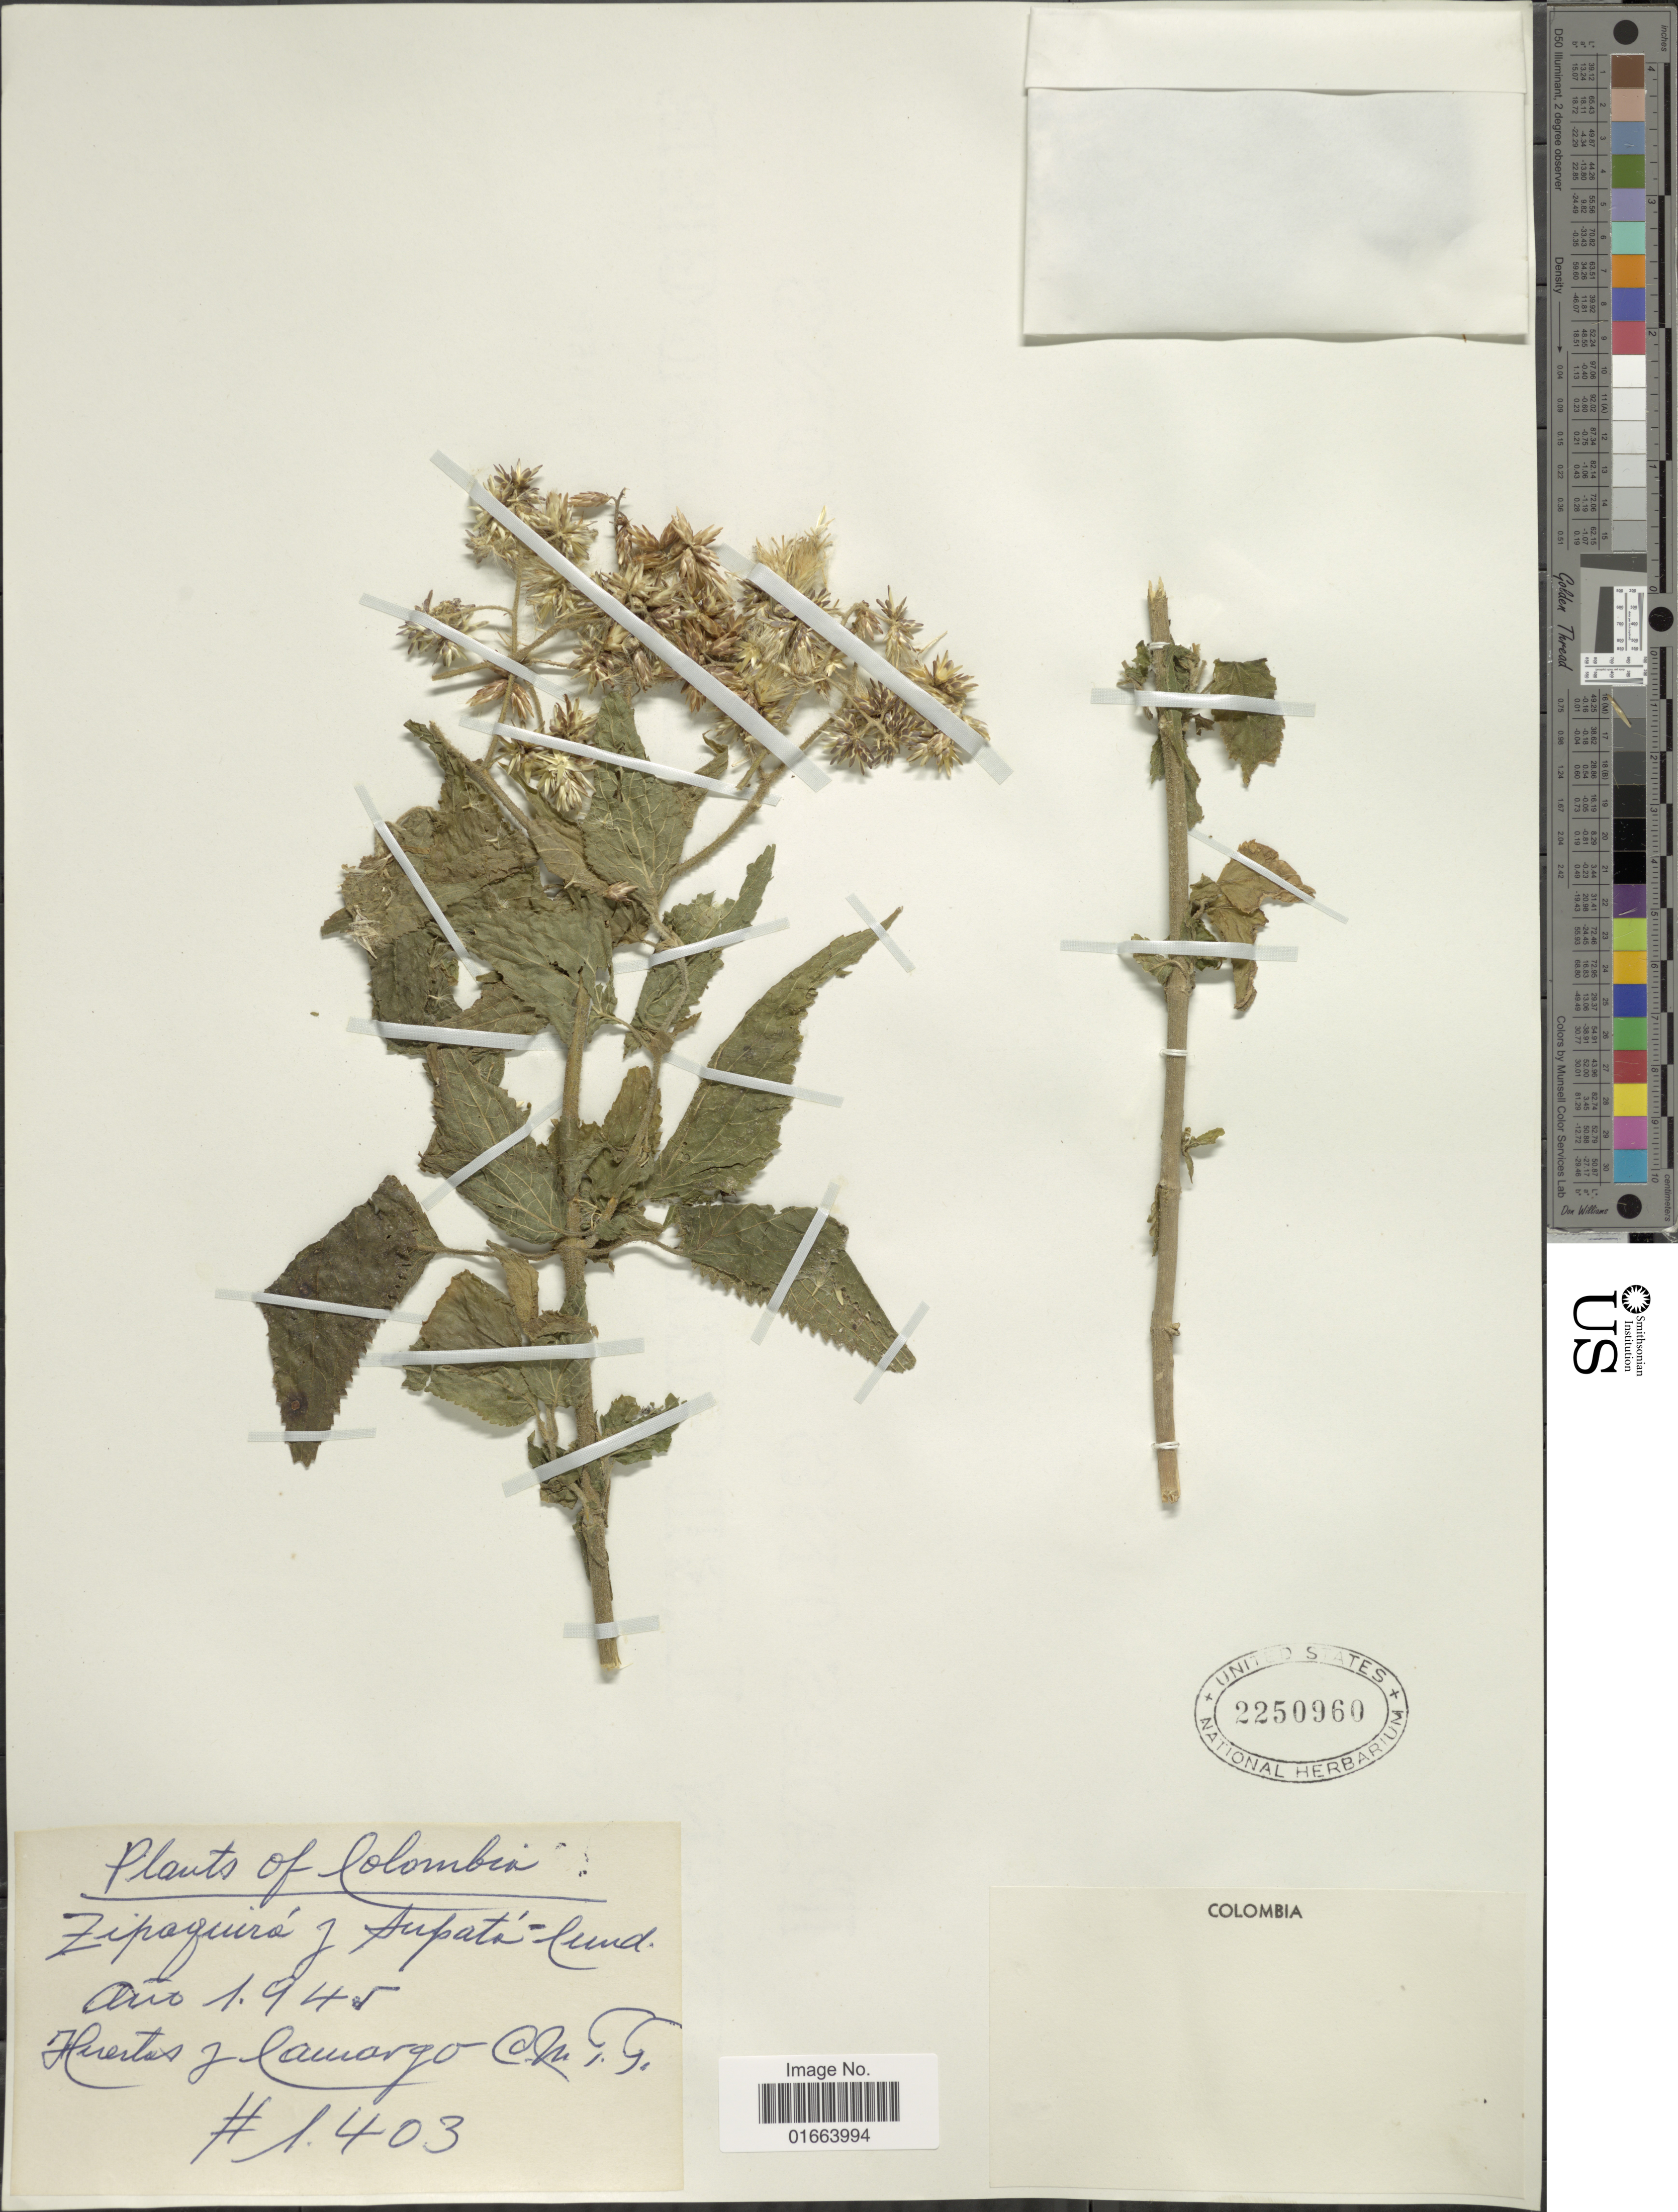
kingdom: Plantae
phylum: Tracheophyta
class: Magnoliopsida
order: Asterales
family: Asteraceae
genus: Critoniella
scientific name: Critoniella vargasiana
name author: (DC.) R.M. King & H. Rob.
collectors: -- Huertas & C. Camargo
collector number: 1403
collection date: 1945-08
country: Colombia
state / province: Cundinamarca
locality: Zipaquirá y Supata - Cund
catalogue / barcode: US 2250960